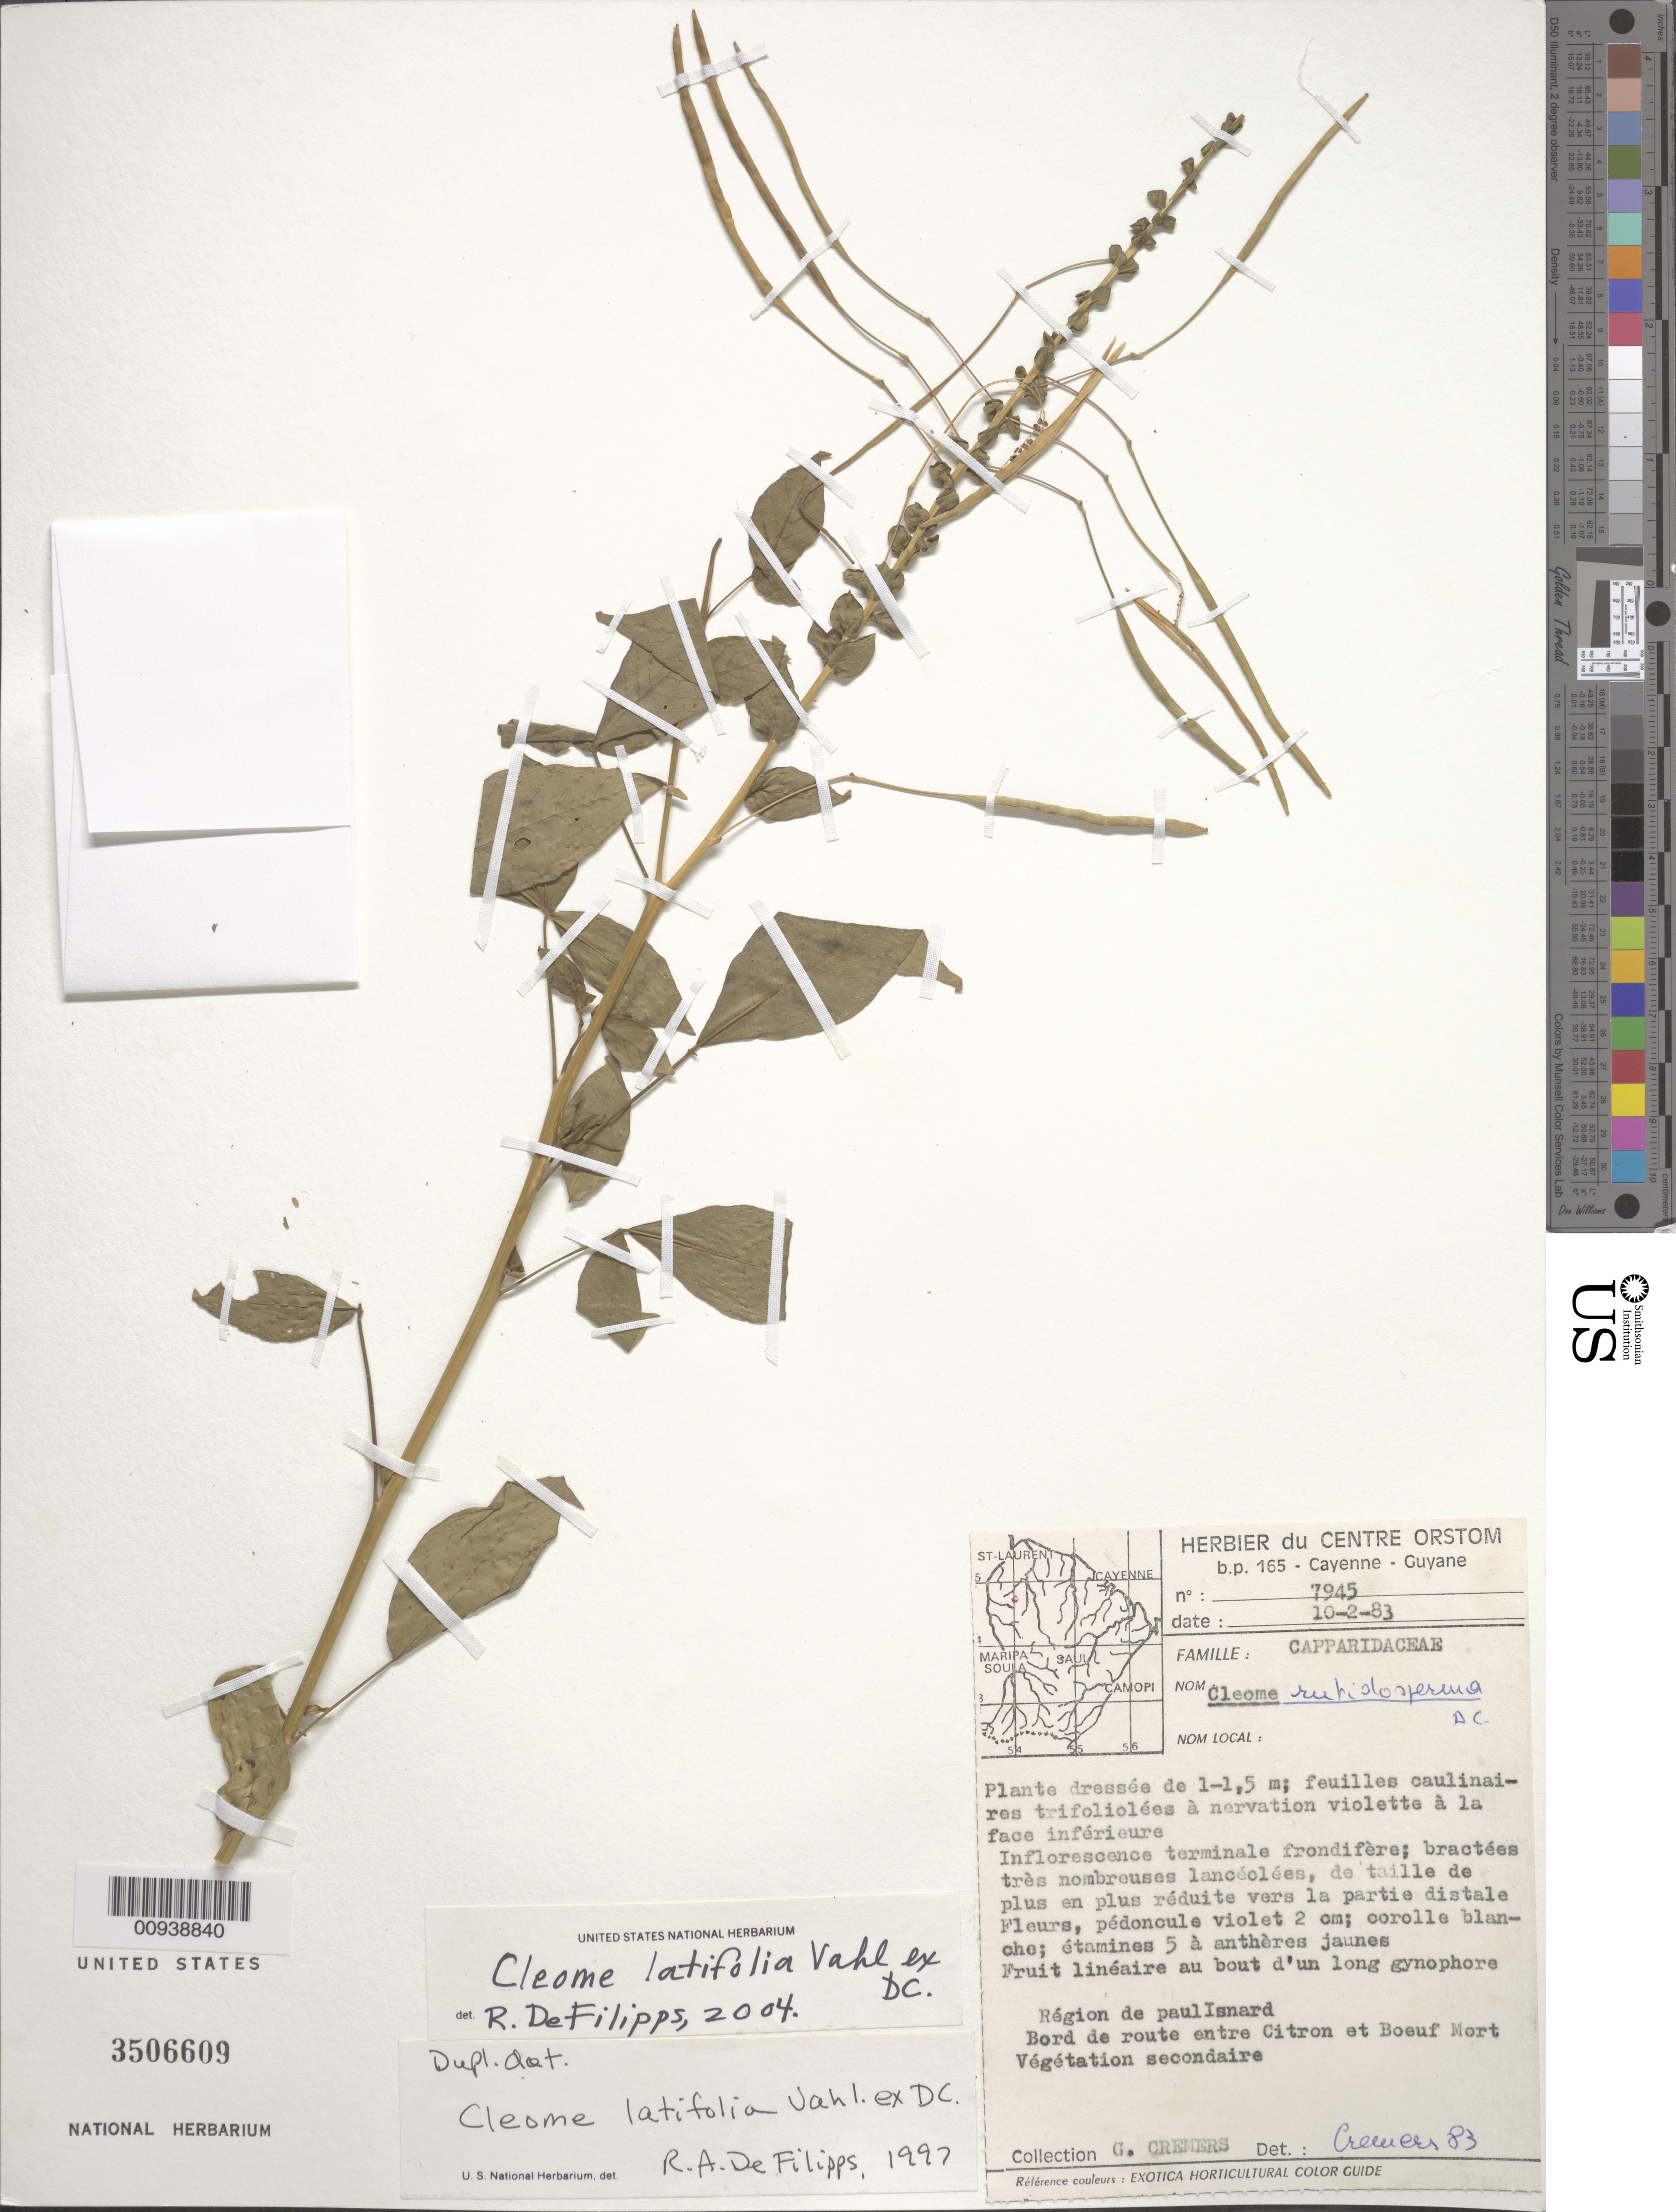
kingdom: Plantae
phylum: Tracheophyta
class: Magnoliopsida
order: Brassicales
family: Cleomaceae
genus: Tarenaya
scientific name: Tarenaya latifolia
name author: (Vahl ex DC.) Soares Neto & Roalson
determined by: Strong, M. T., (US), Smithsonian Institution - National Museum of Natural History (UNITED STATES)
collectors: G. Cremers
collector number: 7945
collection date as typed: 10-Feb-83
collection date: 1983-02-10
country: French Guiana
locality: Paul Isnard région, entre Citron et Boeuf Mort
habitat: Secondary vegetation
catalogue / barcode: US 3506609